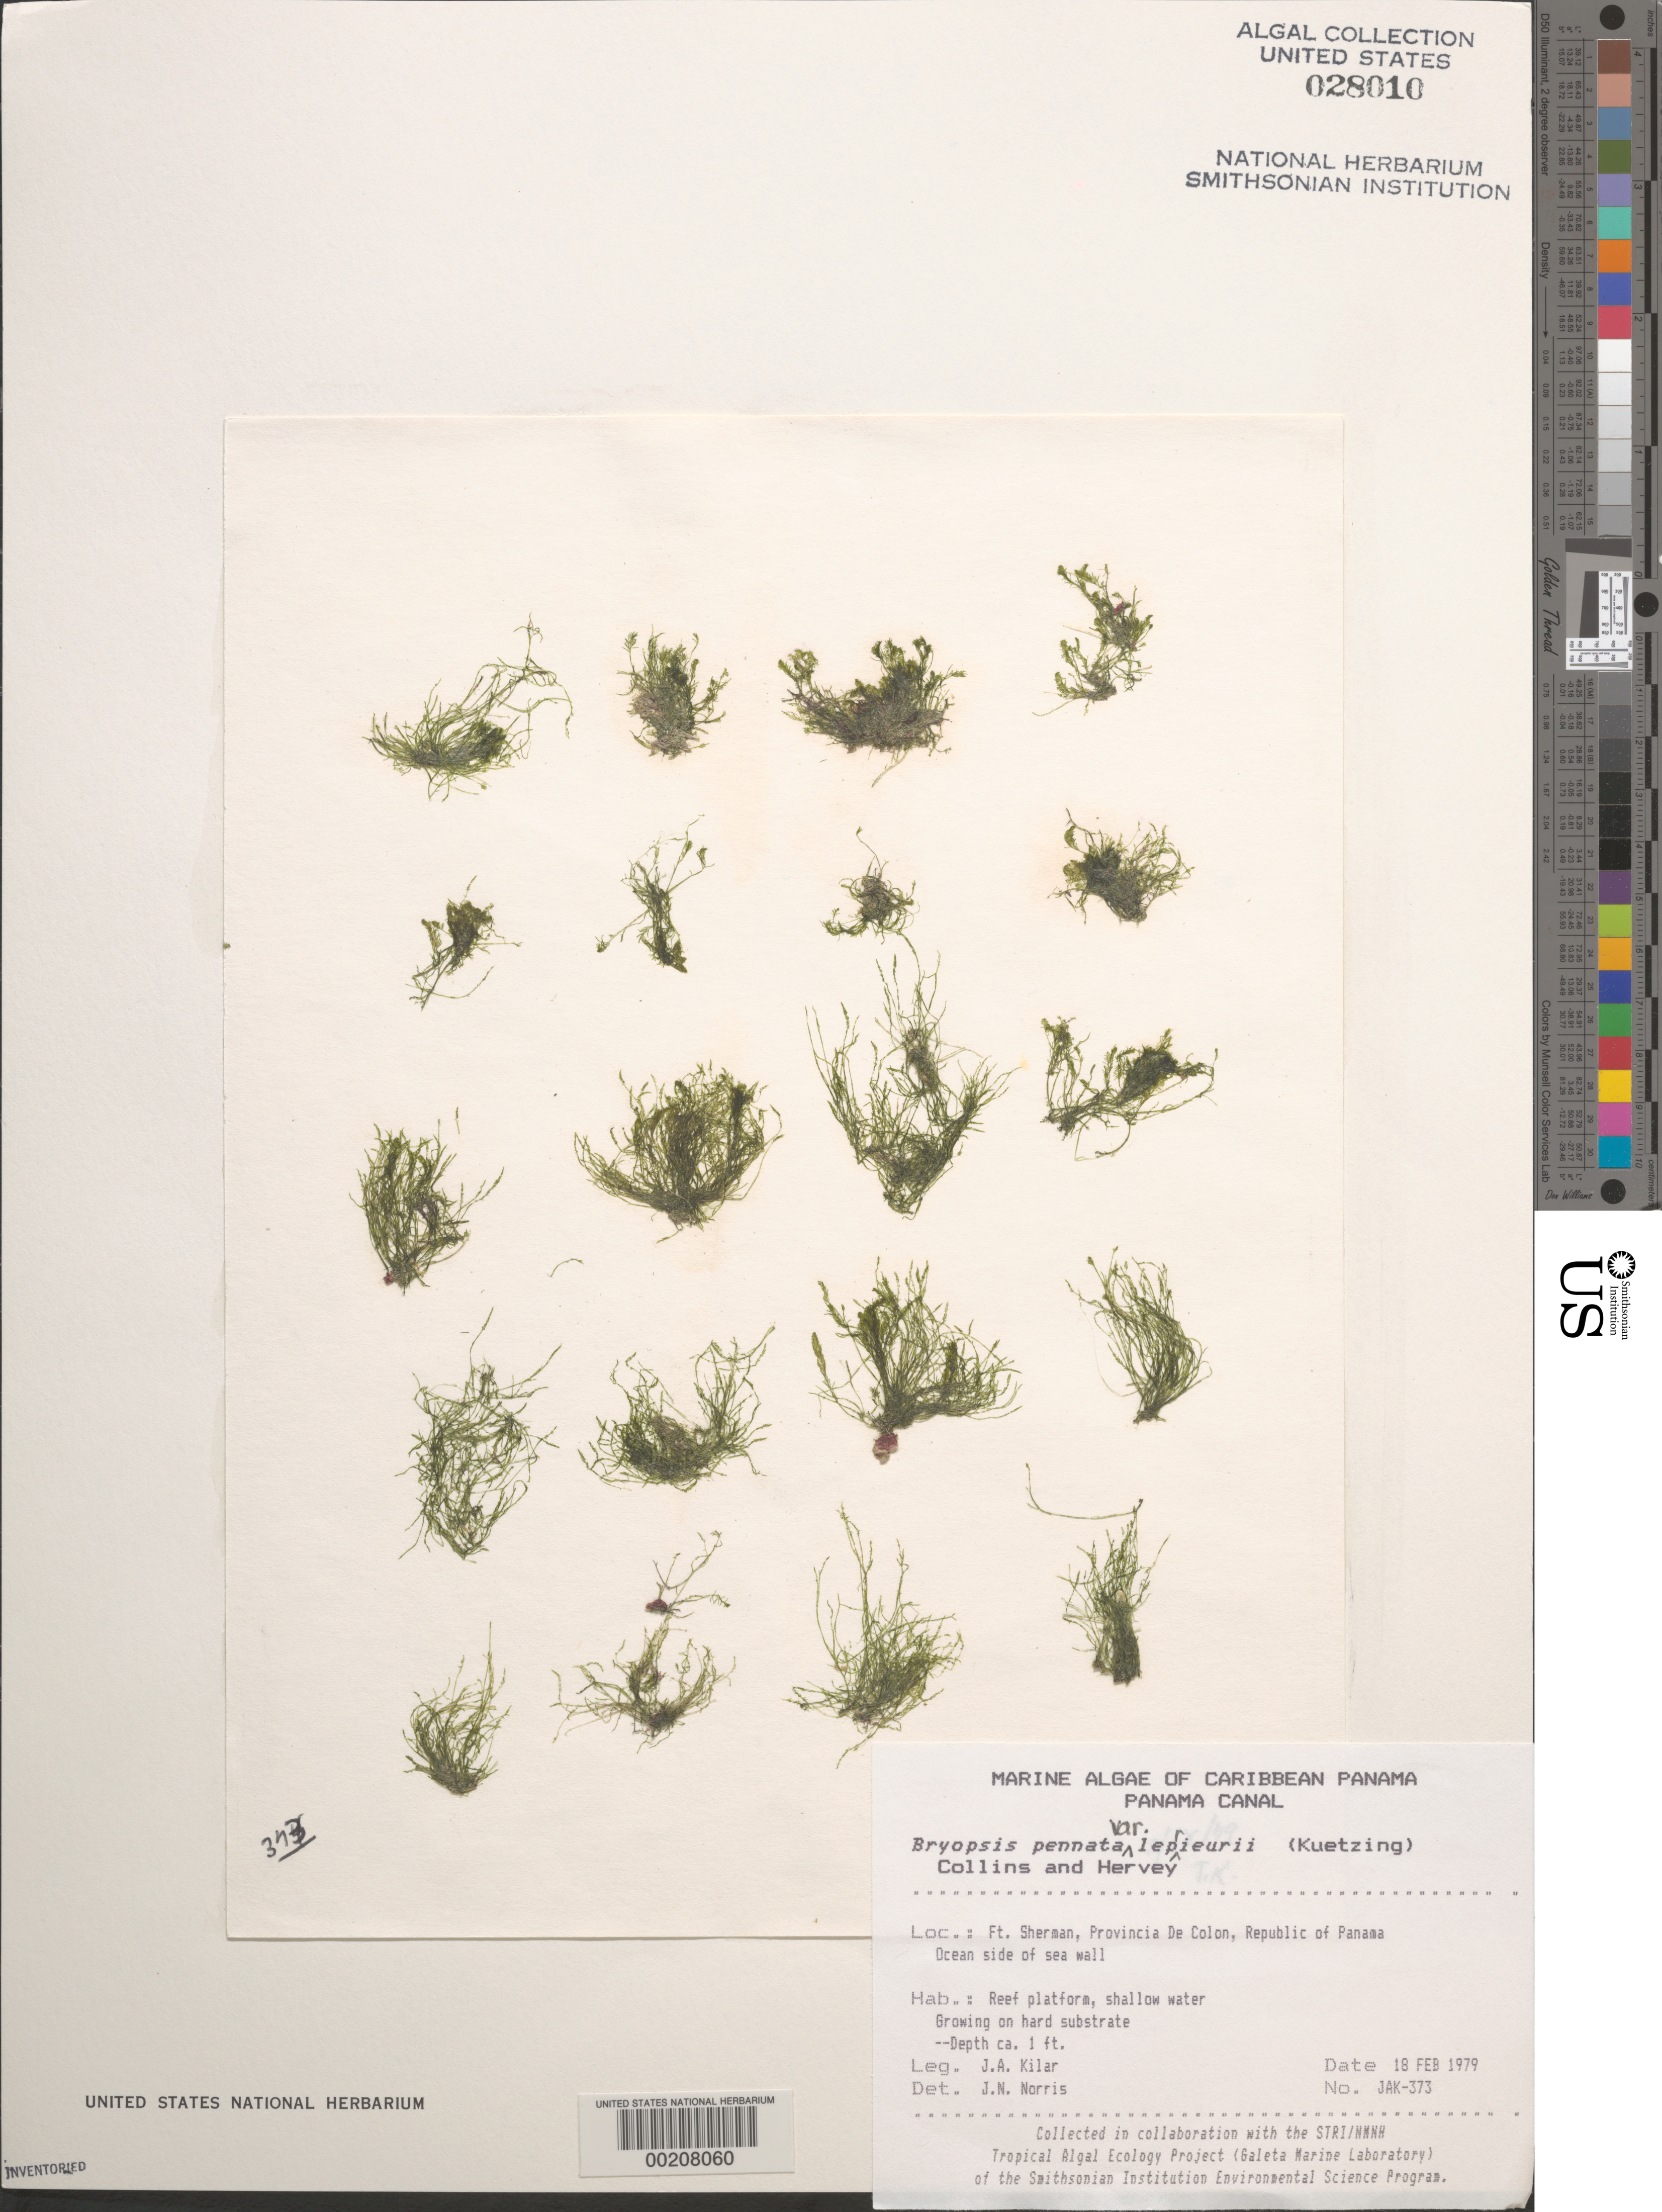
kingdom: Plantae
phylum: Chlorophyta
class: Ulvophyceae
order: Bryopsidales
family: Bryopsidaceae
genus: Bryopsis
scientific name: Bryopsis pennata var. leprieurii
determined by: Norris, James N.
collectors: J. A. Kilar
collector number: JAK-373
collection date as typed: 18 Feb 1979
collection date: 1979-02-18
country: Panama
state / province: Colón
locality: Fort Sherman, Canal Zone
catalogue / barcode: US 28010